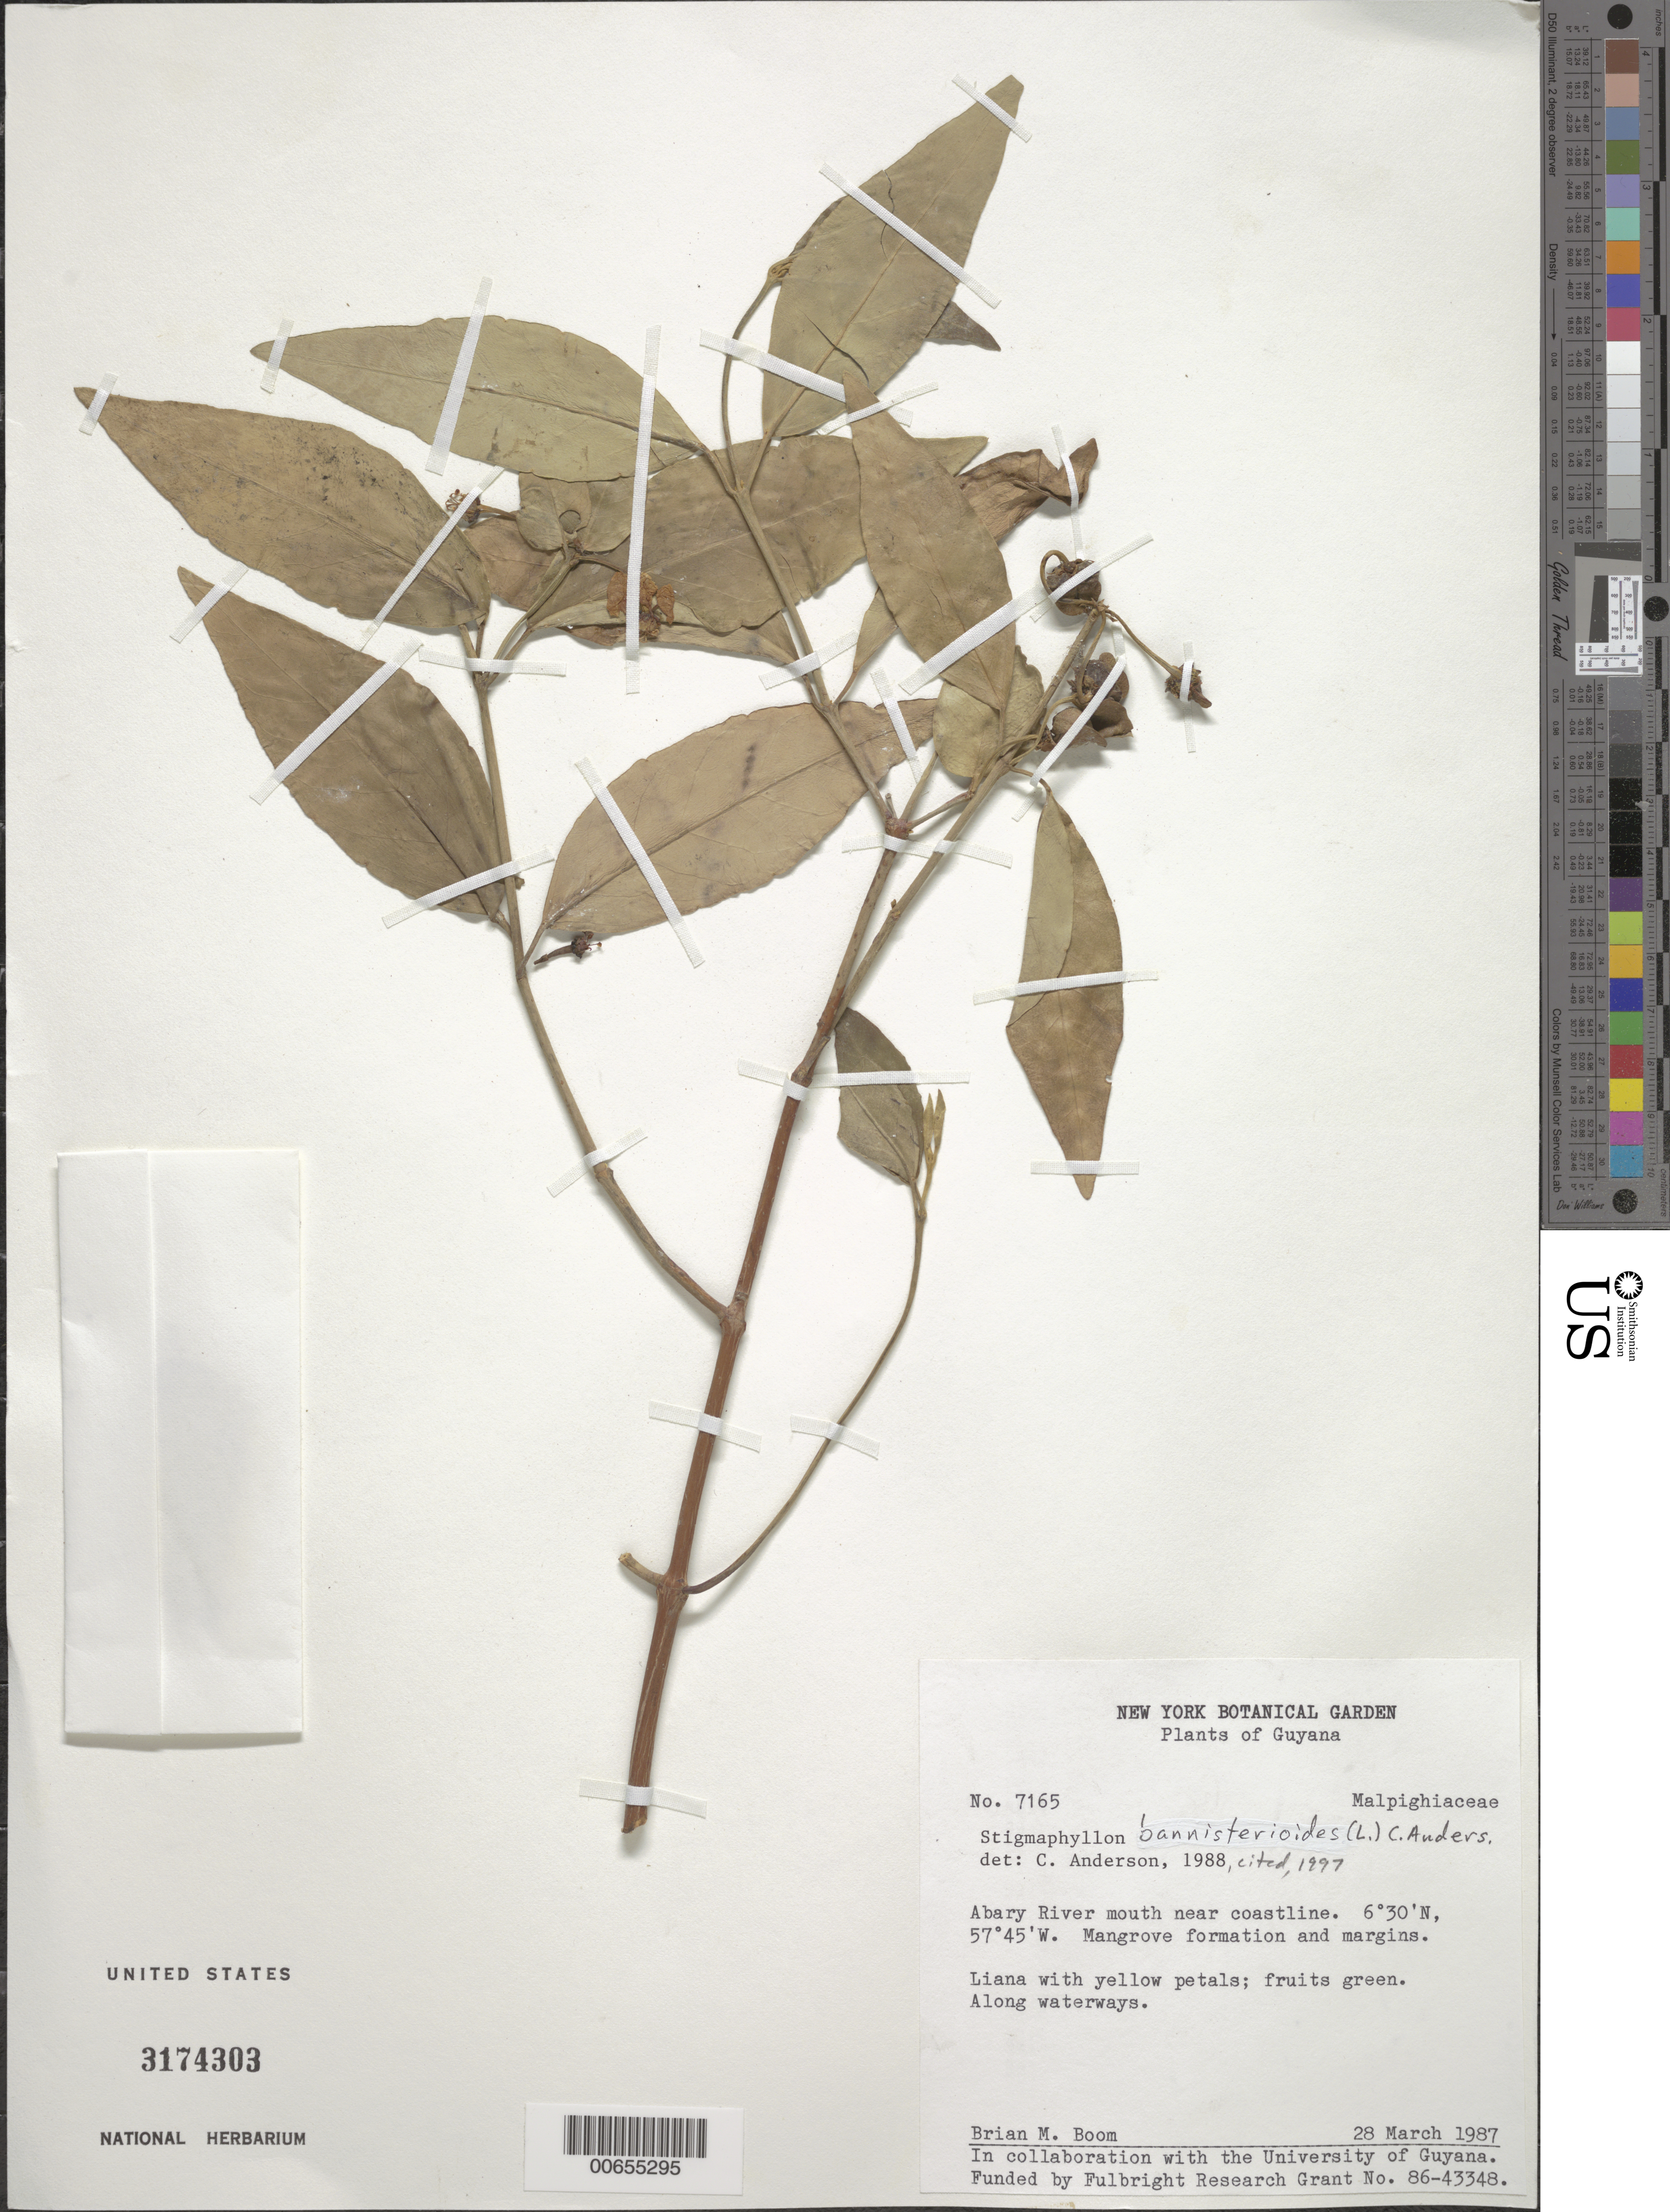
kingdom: Plantae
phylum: Tracheophyta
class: Magnoliopsida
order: Malpighiales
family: Malpighiaceae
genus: Stigmaphyllon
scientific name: Stigmaphyllon bannisterioides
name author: (L.) C.E. Anderson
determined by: Anderson, C.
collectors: B. M. Boom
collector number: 7165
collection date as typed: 28-Mar-87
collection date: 1987-03-28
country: Guyana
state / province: Mahaica-Berbice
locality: Abary River, mouth near coastline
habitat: Mangrove formation and margins, along waterways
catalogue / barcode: US 3174303